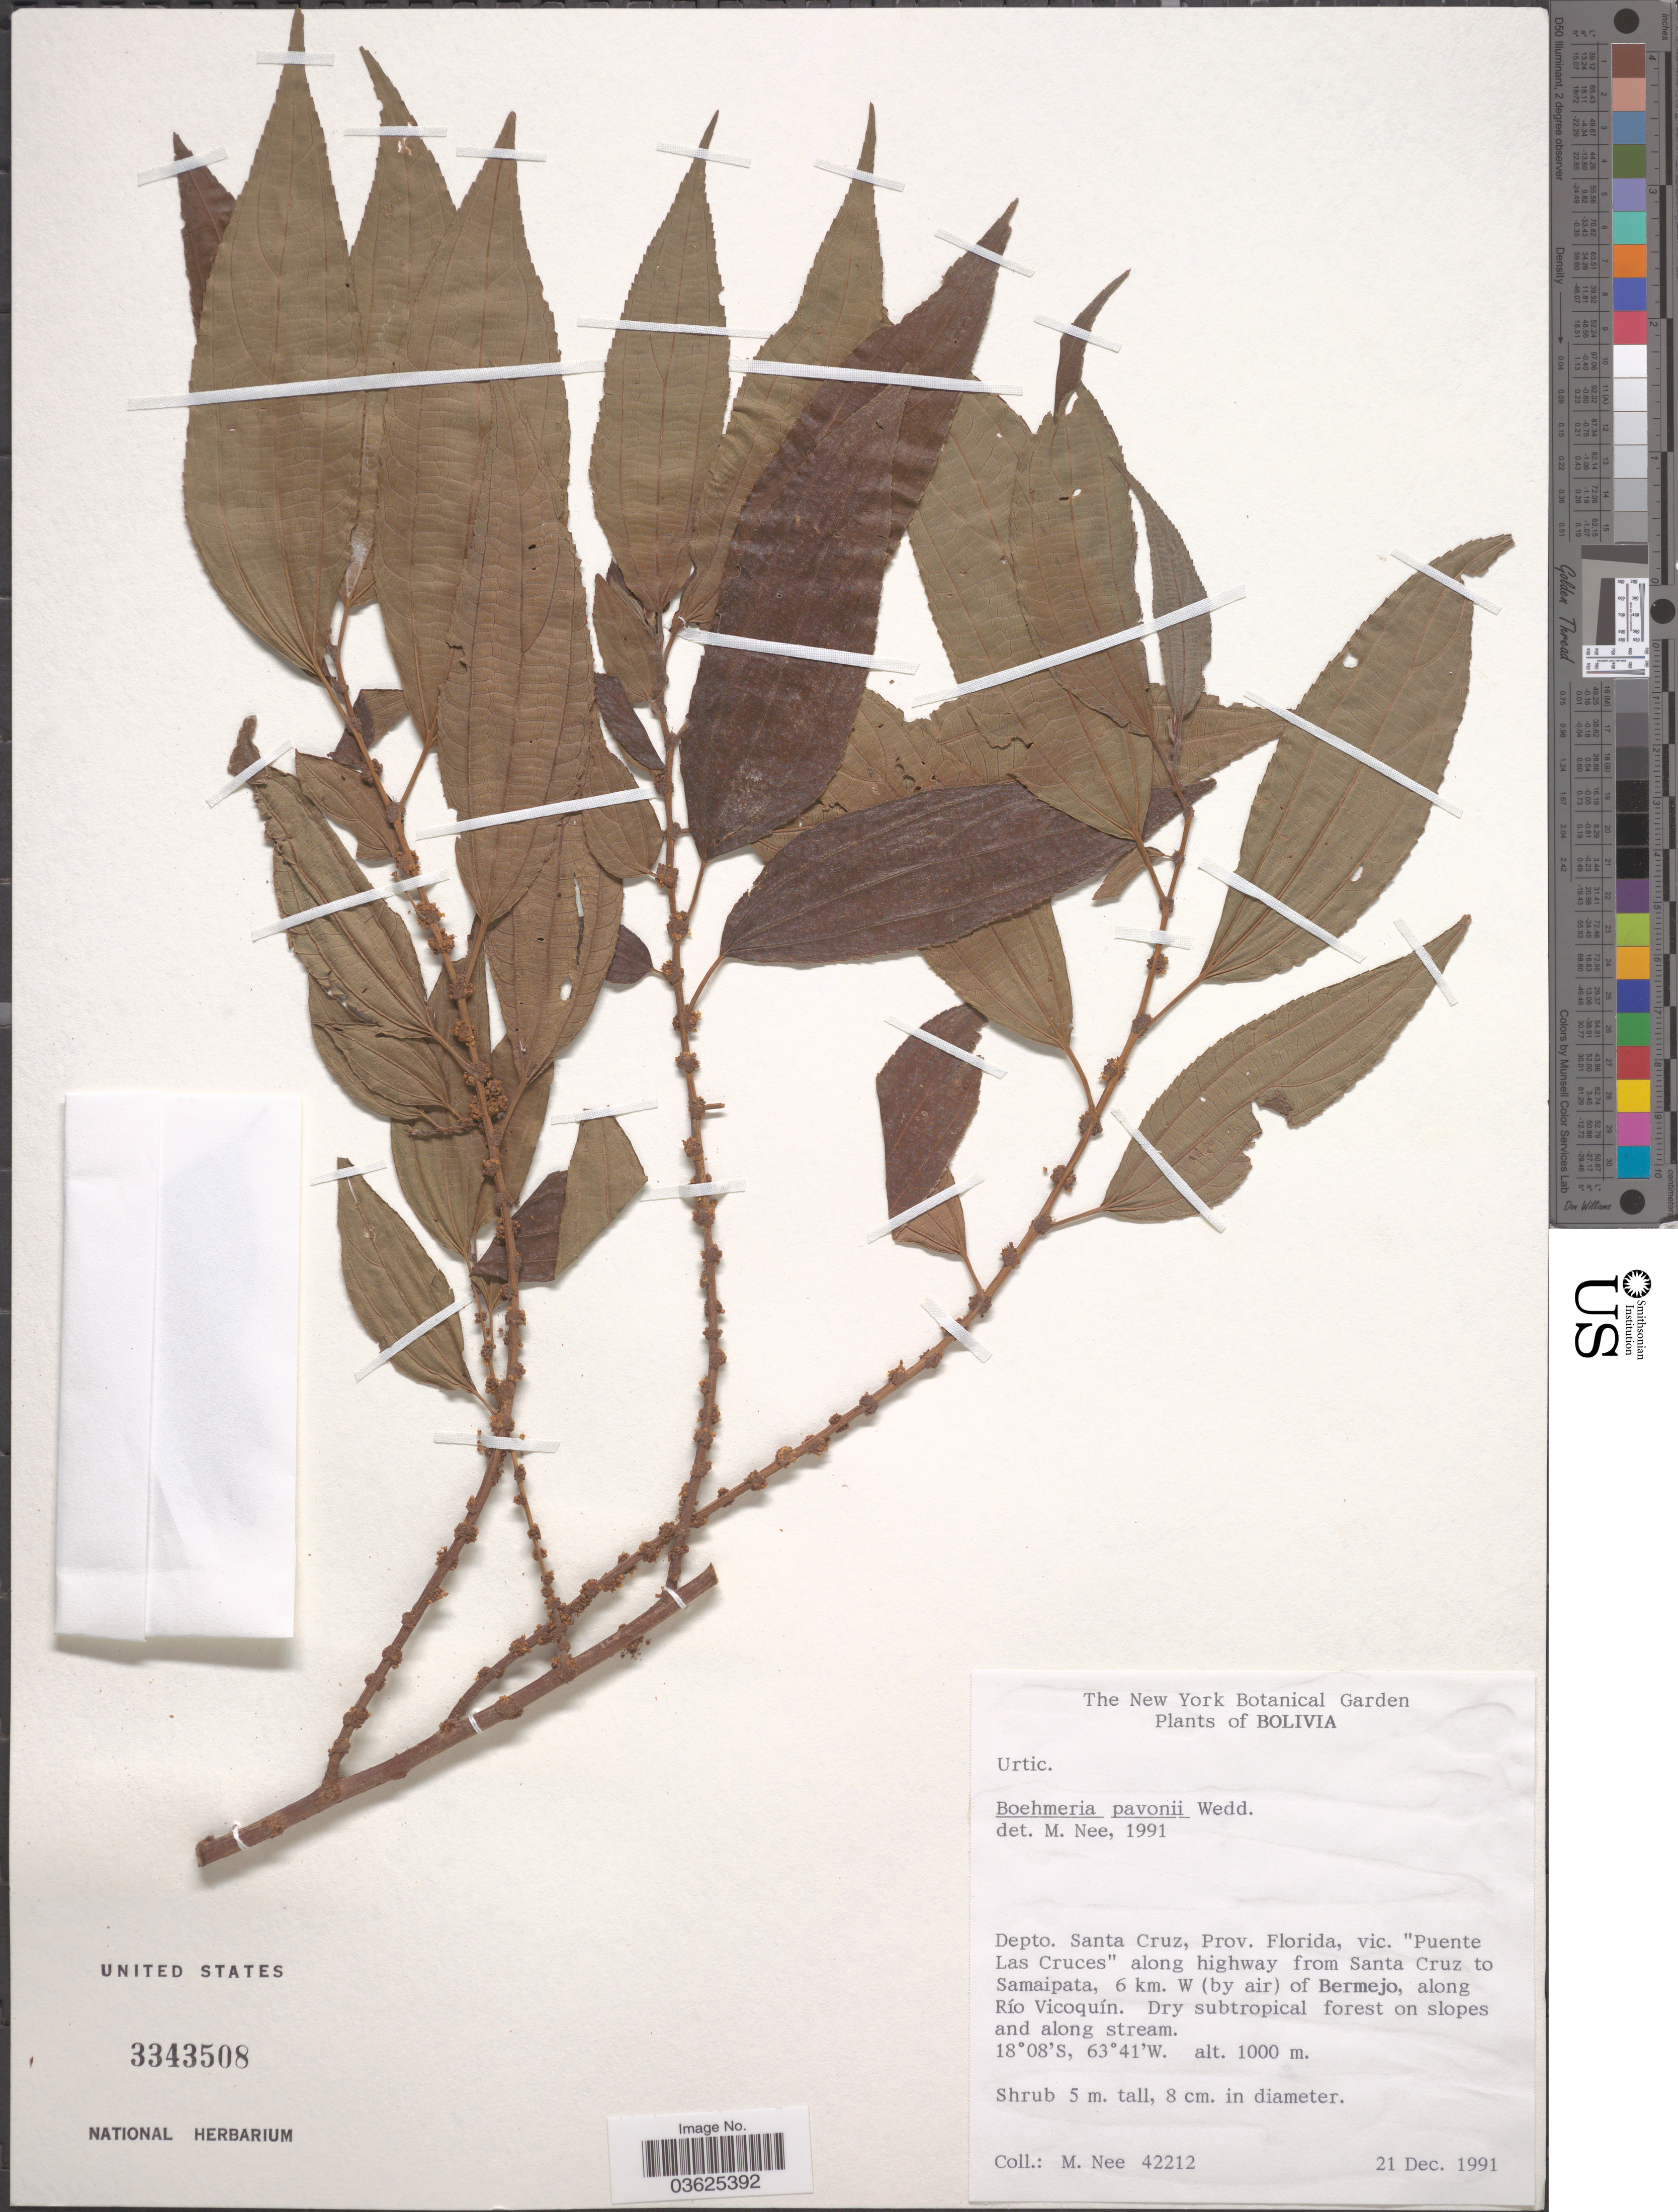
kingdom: Plantae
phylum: Tracheophyta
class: Magnoliopsida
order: Rosales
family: Urticaceae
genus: Boehmeria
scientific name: Boehmeria pavonii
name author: Wedd.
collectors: M. Nee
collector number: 42212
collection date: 1991-12-21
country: Bolivia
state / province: Santa Cruz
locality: Depto. Santa Cruz, Prov. Florida, vic. "Puente Las Cruces" along highway from Santa Cruz to Samaipata, 6 km. W (by air) of Bermejo, along Río Vicoquín.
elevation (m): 1000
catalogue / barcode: US 3343508